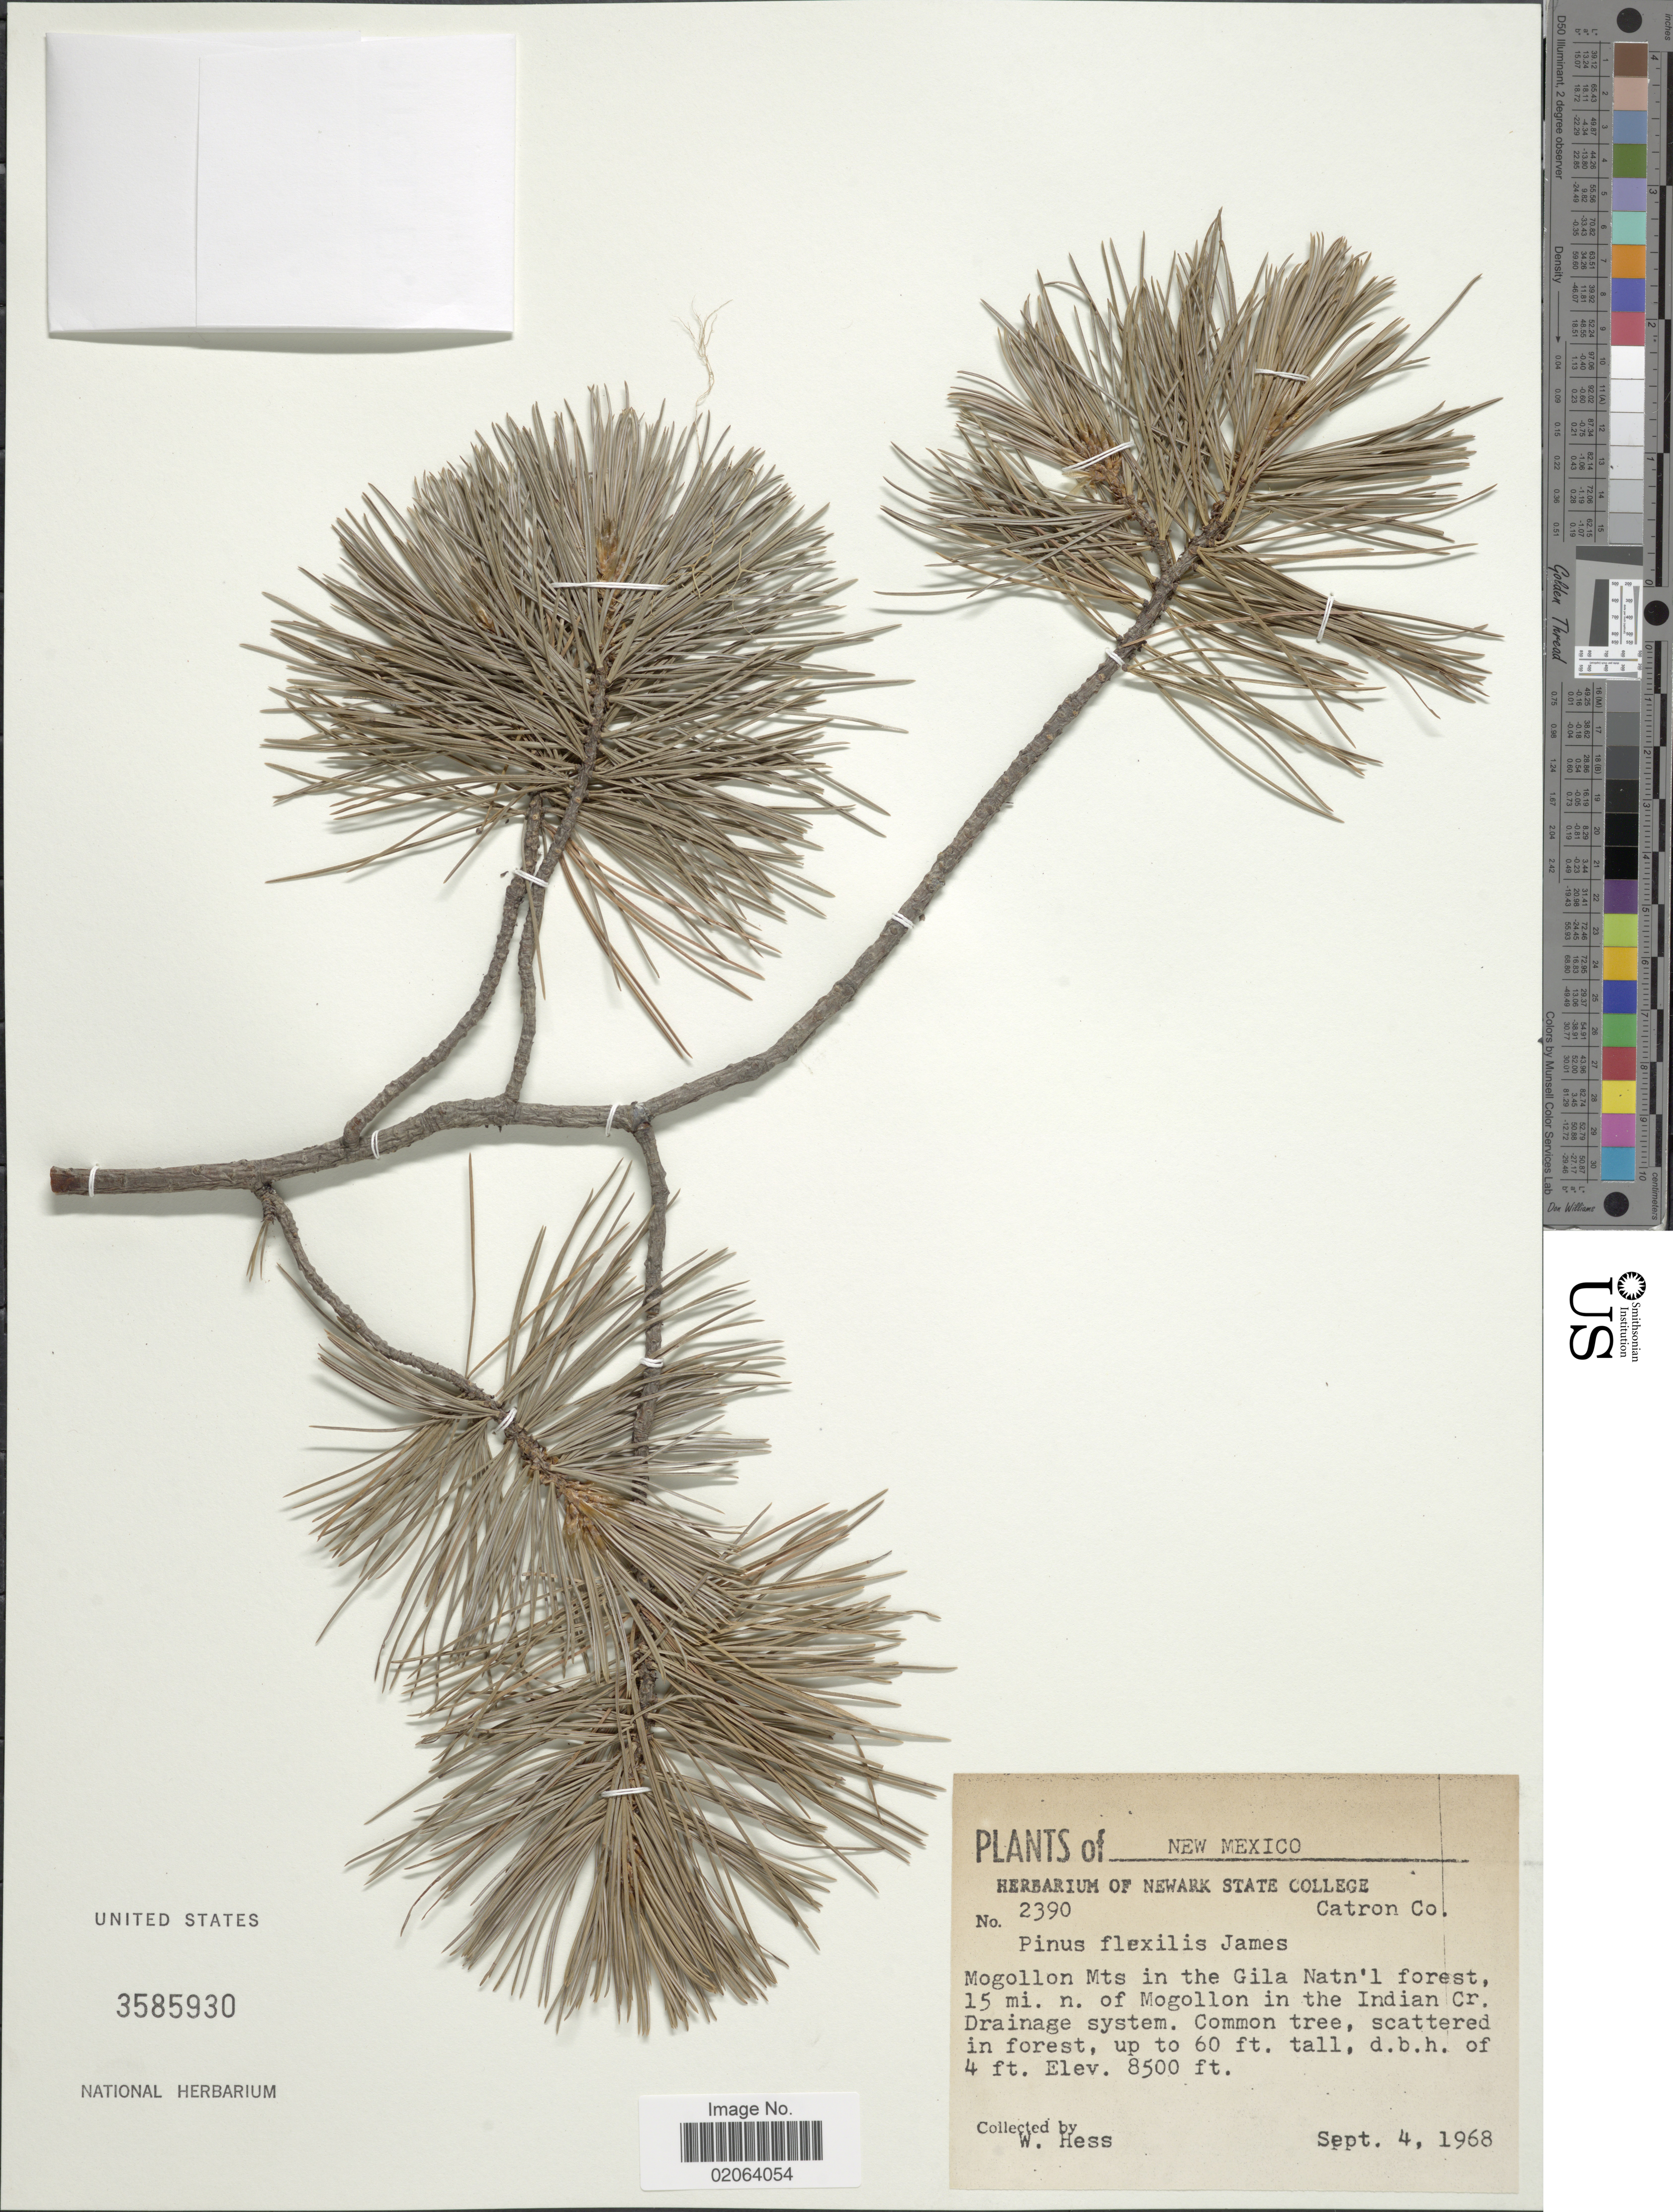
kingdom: Plantae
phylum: Tracheophyta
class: Pinopsida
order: Pinales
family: Pinaceae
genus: Pinus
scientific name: Pinus flexilis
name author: E. James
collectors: W. Hess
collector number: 2390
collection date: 1968-09-04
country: United States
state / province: New Mexico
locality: Mogollon Mts in the Gila Natn'l forest, 15 mi. n. of Mogollon in the Indian Cr. Drainage system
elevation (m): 2591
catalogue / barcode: US 3585930